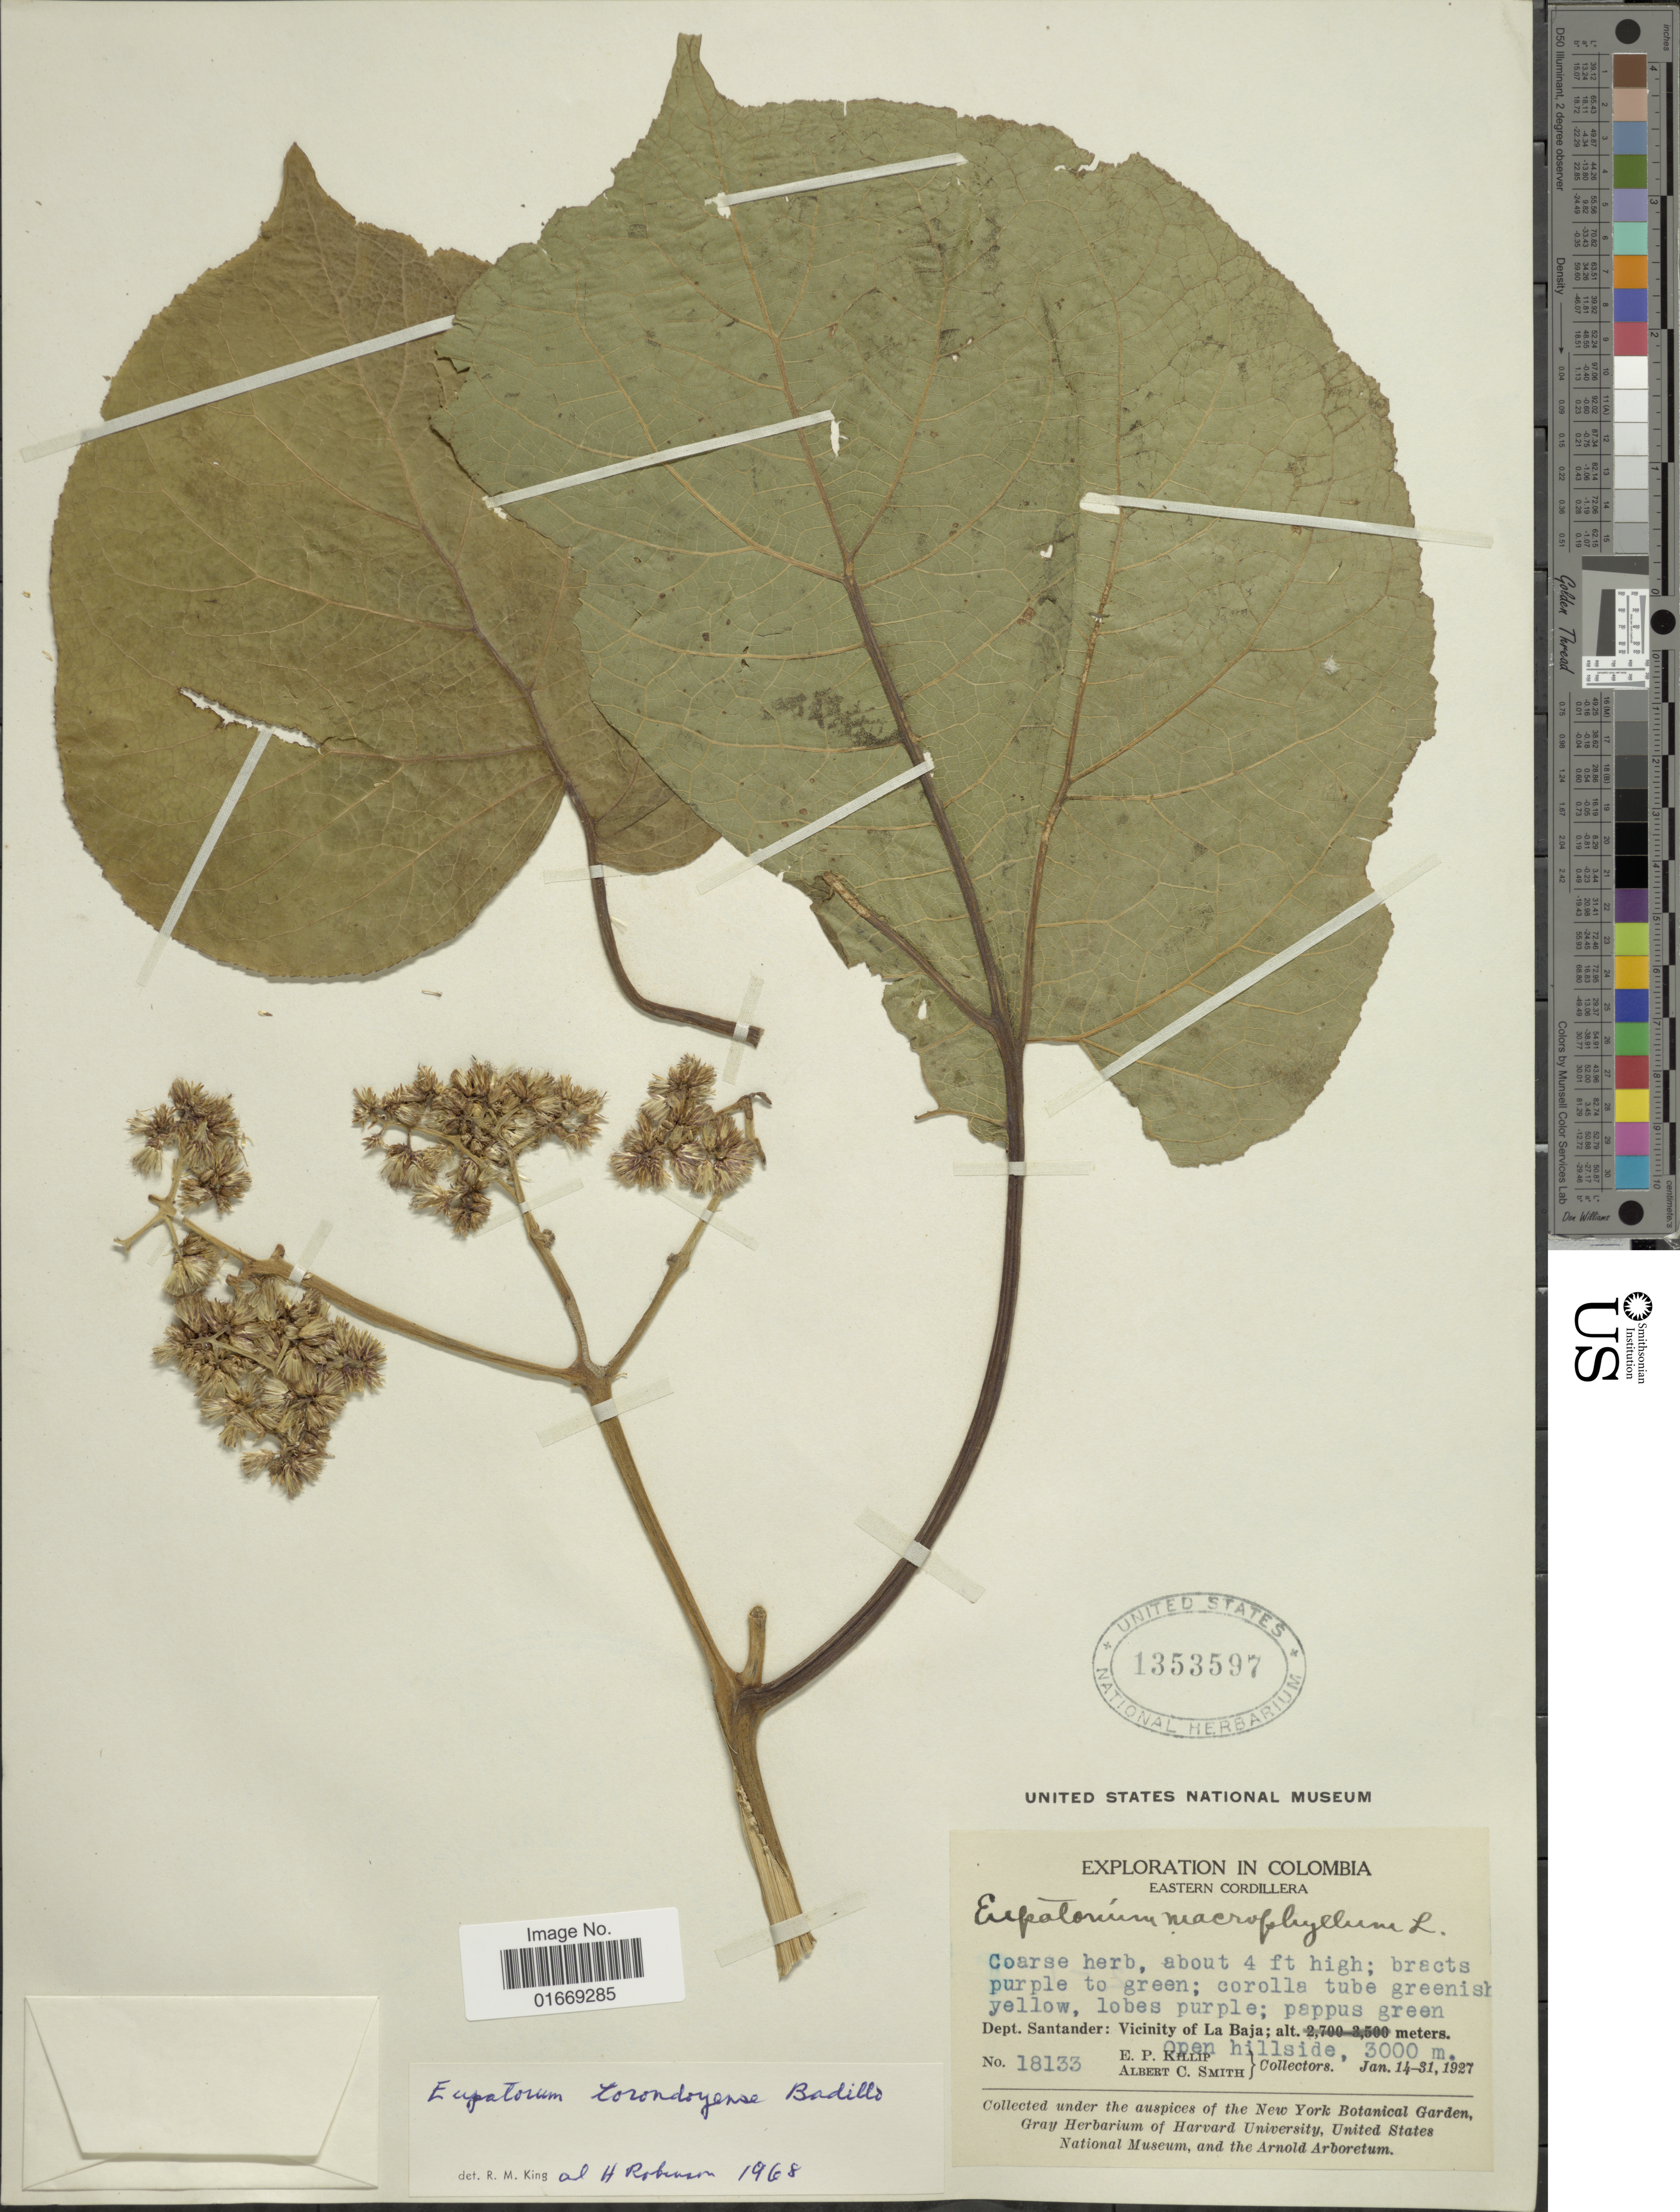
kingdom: Plantae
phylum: Tracheophyta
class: Magnoliopsida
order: Asterales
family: Asteraceae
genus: Hebeclinium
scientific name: Hebeclinium torondoyense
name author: (V.M. Badillo) R.M. King & H. Rob.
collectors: E. P. Killip & A. C. Smith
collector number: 18133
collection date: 1927-01-14/1927-01-31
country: Colombia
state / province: Santander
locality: Eastern Cordillera. Dept. Santander: Vicinity of La Baja.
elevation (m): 3000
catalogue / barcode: US 1353597